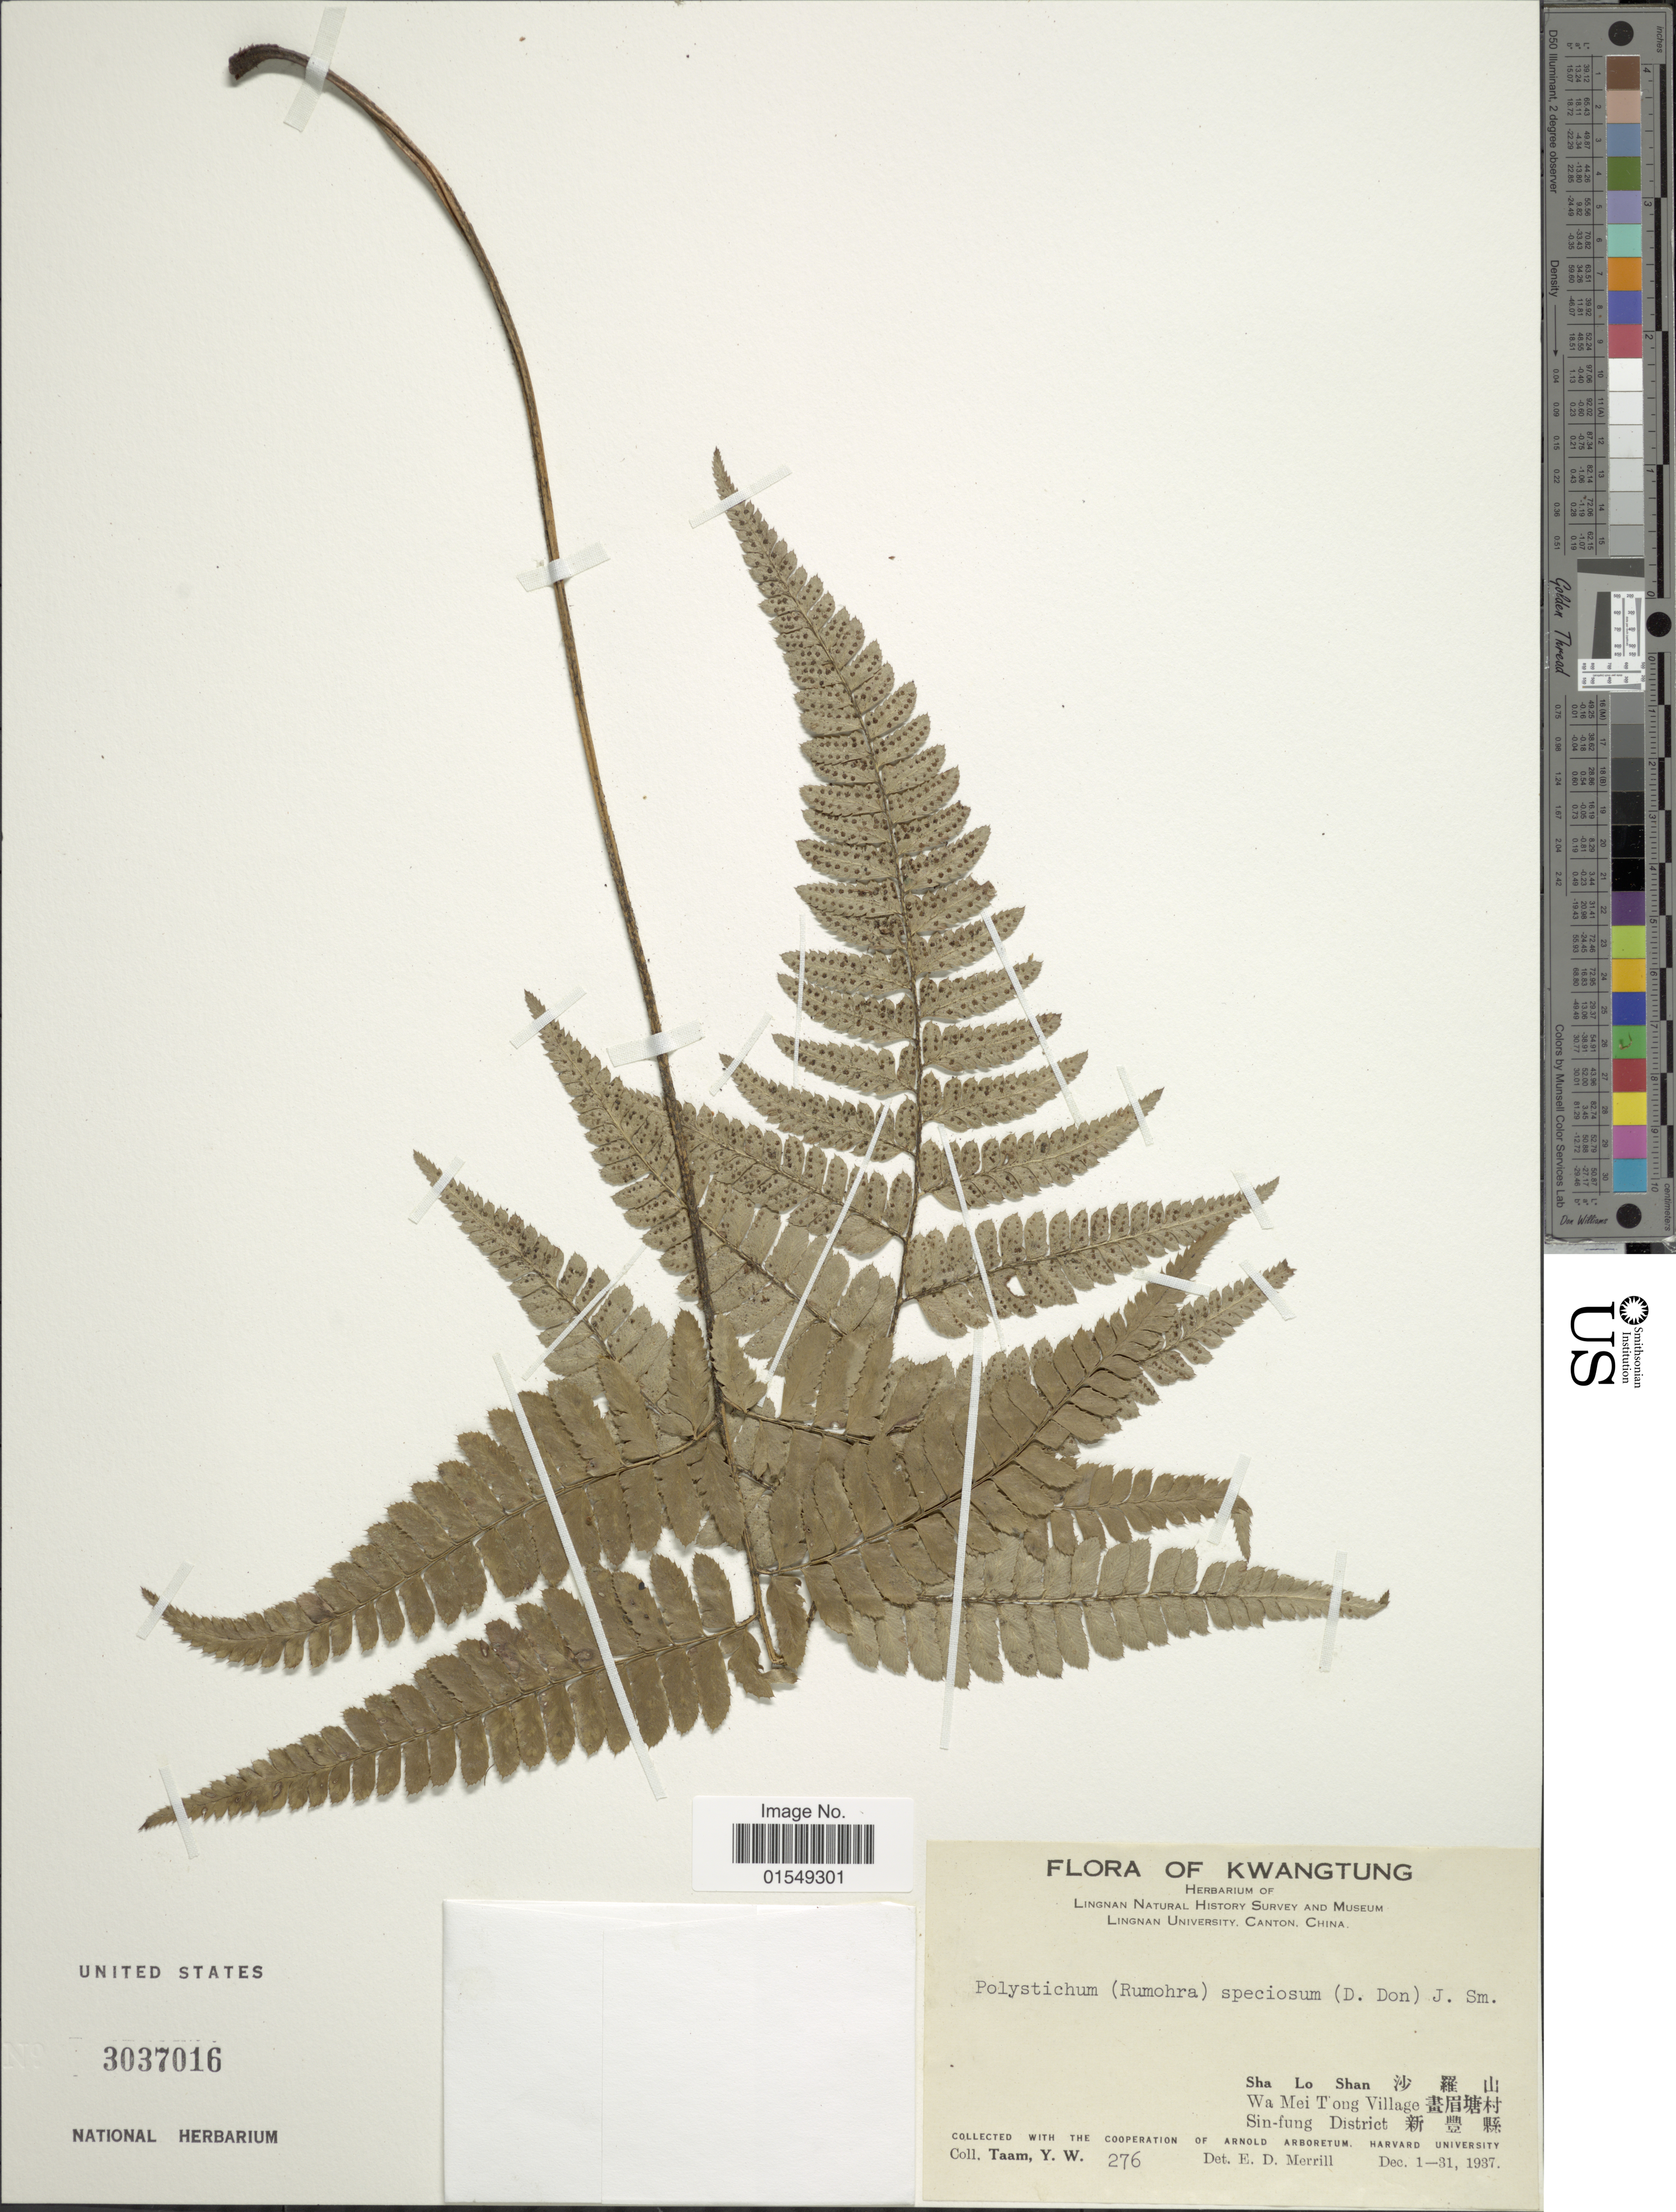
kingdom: Plantae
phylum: Tracheophyta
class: Polypodiopsida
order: Polypodiales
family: Dryopteridaceae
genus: Arachniodes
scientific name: Arachniodes speciosa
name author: (D. Don) Ching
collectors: Y. W. Taam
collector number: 276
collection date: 1937-12-01/1937-12-31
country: China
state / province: Guangdong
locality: Kwangtung, Sha Lo Shan, Wa Mei Tong Village, Sin-fung District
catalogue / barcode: US 3037016